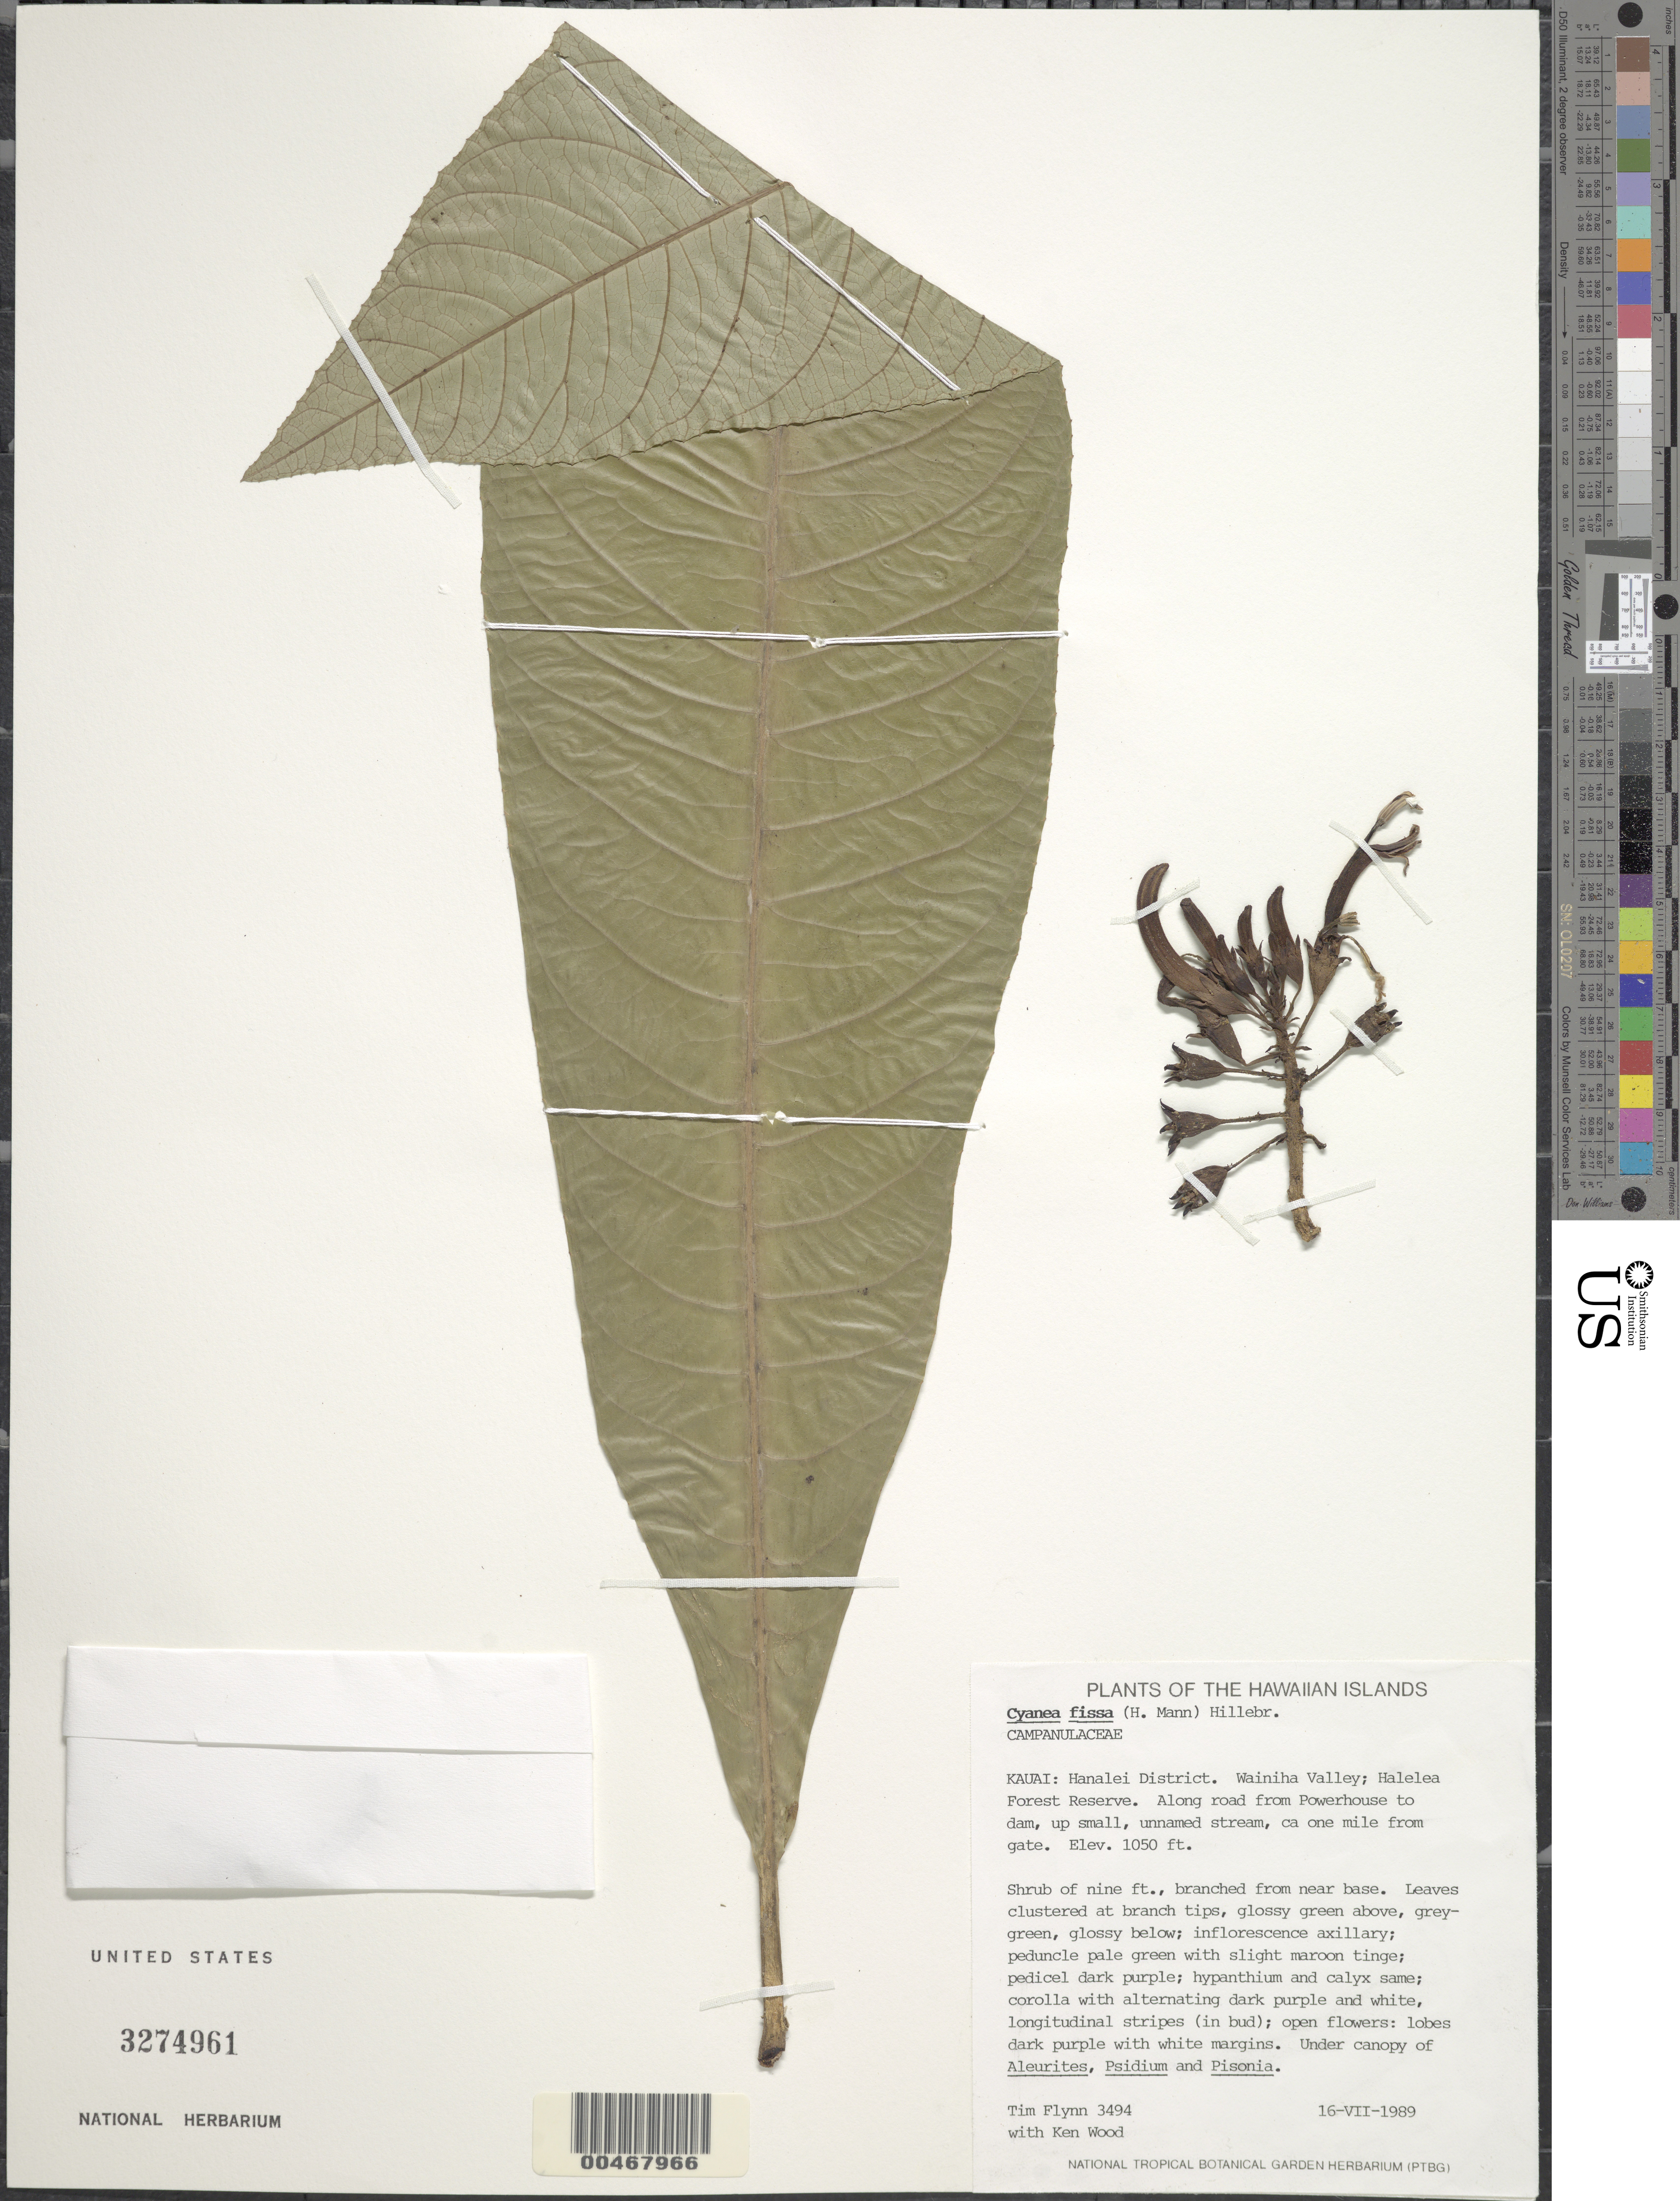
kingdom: Plantae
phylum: Tracheophyta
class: Magnoliopsida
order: Asterales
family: Campanulaceae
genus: Cyanea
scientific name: Cyanea fissa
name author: (H. Mann) Hillebr.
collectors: T. W. Flynn & K. Wood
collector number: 3494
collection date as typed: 16 Jul 1989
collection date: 1989-07-16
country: United States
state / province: Hawaii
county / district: Kauai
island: Kaua'i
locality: Hanalei Dist., Wainiha Valley, Halelea For. Res., along rd. from Powerhouse to dam. Up small, unnamed stream, ca. 1 mi from gate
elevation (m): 320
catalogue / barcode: US 3274961